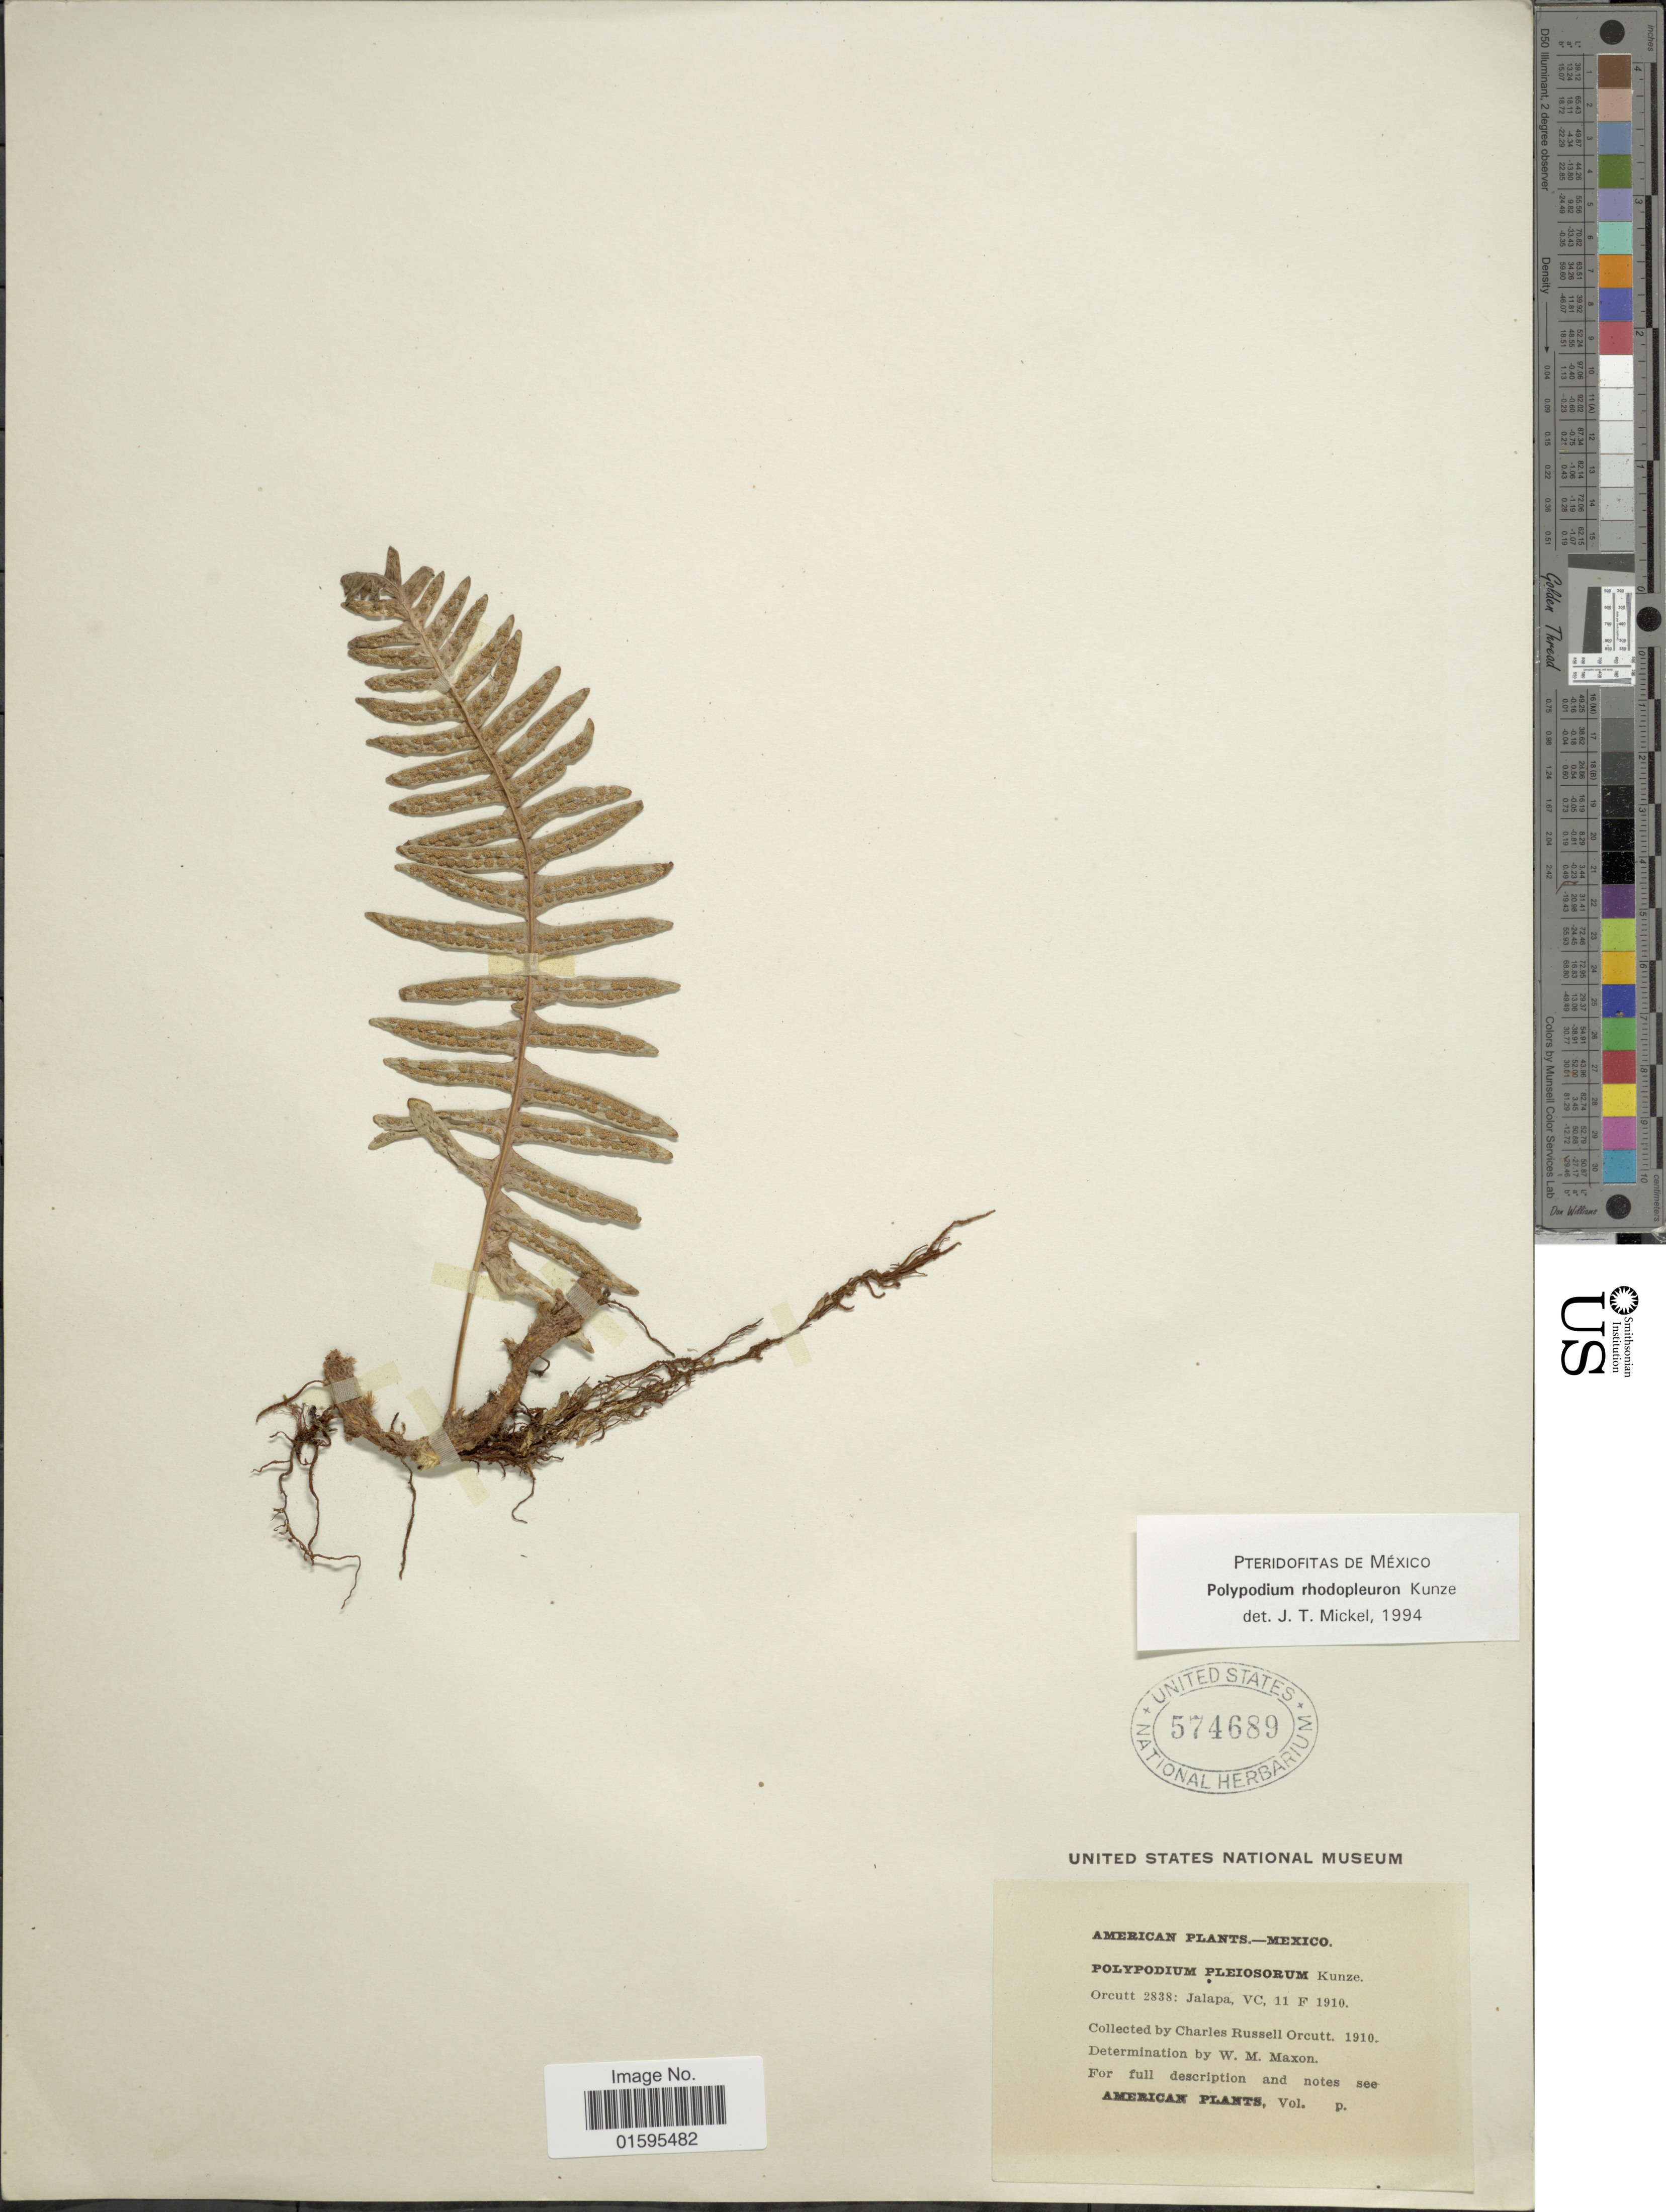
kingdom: Plantae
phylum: Tracheophyta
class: Polypodiopsida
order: Polypodiales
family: Polypodiaceae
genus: Polypodium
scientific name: Polypodium rhodopleuron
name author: Kunze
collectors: -- Orcutt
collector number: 2838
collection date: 1910-02-11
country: Mexico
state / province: Veracruz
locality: Jalapa, VC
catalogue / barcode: US 574689